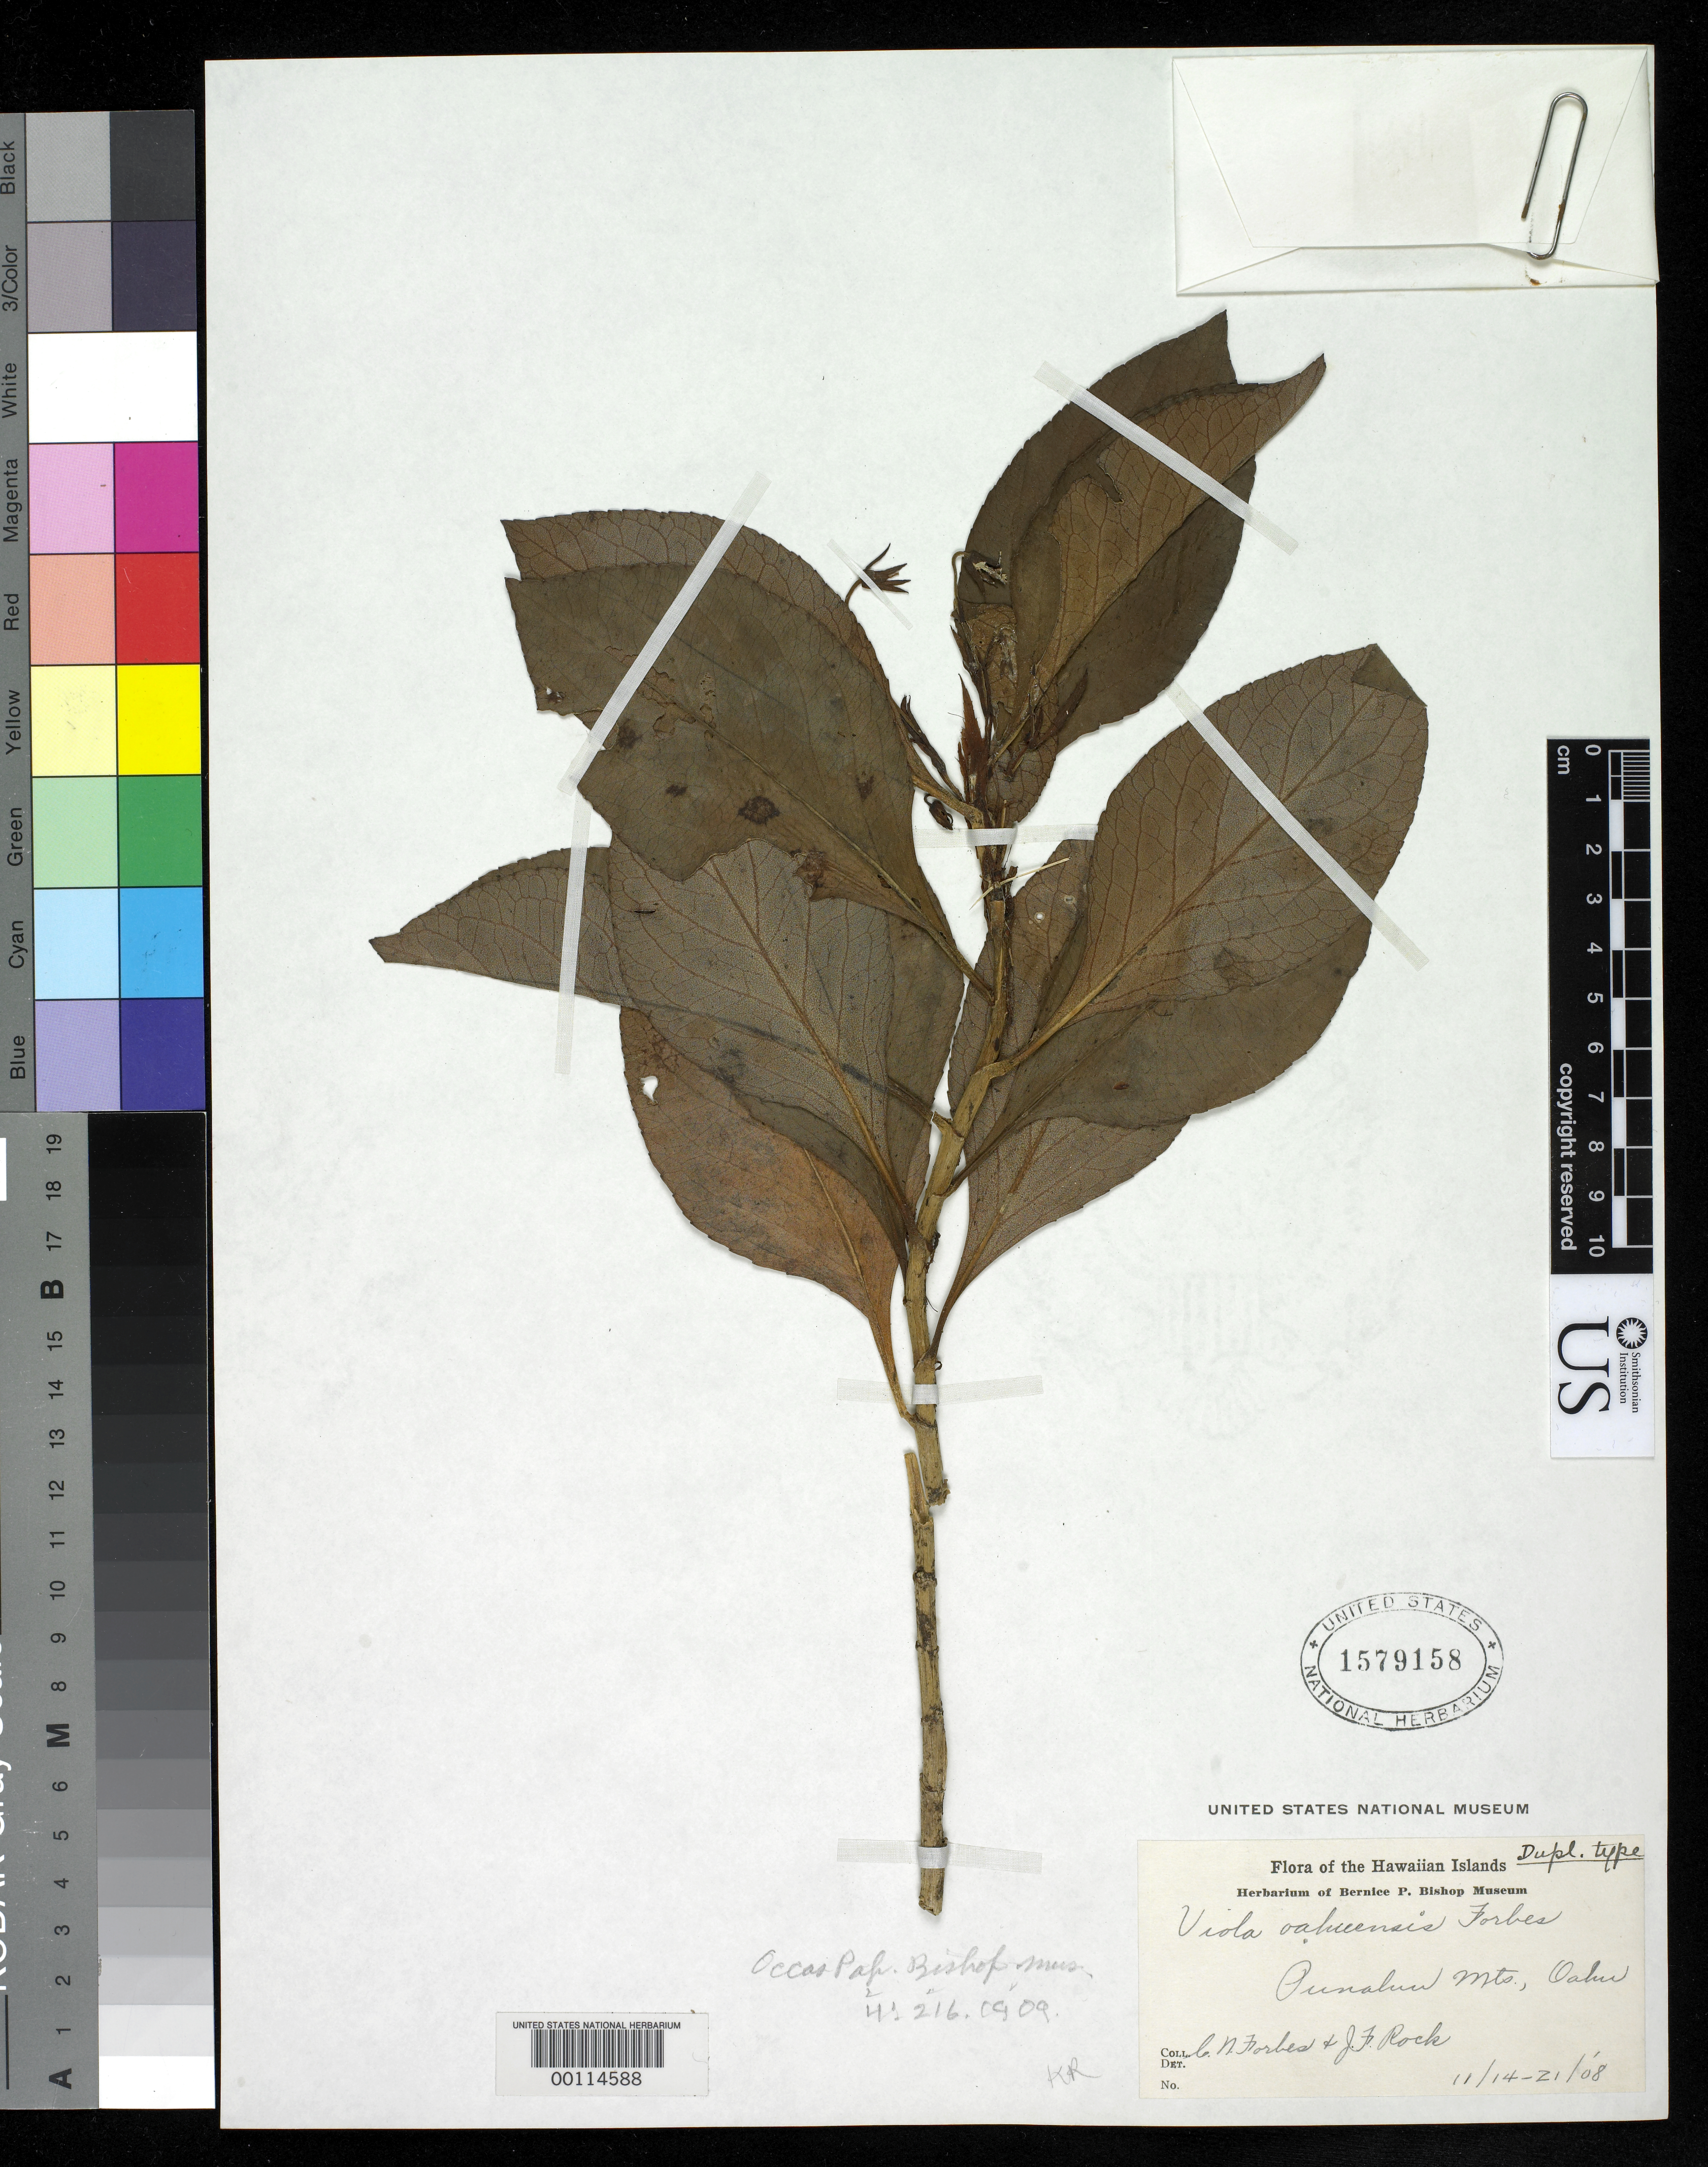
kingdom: Plantae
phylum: Tracheophyta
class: Magnoliopsida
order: Malpighiales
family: Violaceae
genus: Viola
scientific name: Viola oahuensis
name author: C.N. Forbes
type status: Isotype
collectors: C. N. Forbes & J. F. Rock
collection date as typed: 14 Nov 1908 to 21 Nov 1908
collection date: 1908-11-14/1908-11-21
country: United States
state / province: Hawaii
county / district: Honolulu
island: Oahu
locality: Punaluu Mts.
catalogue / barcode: US 1579158